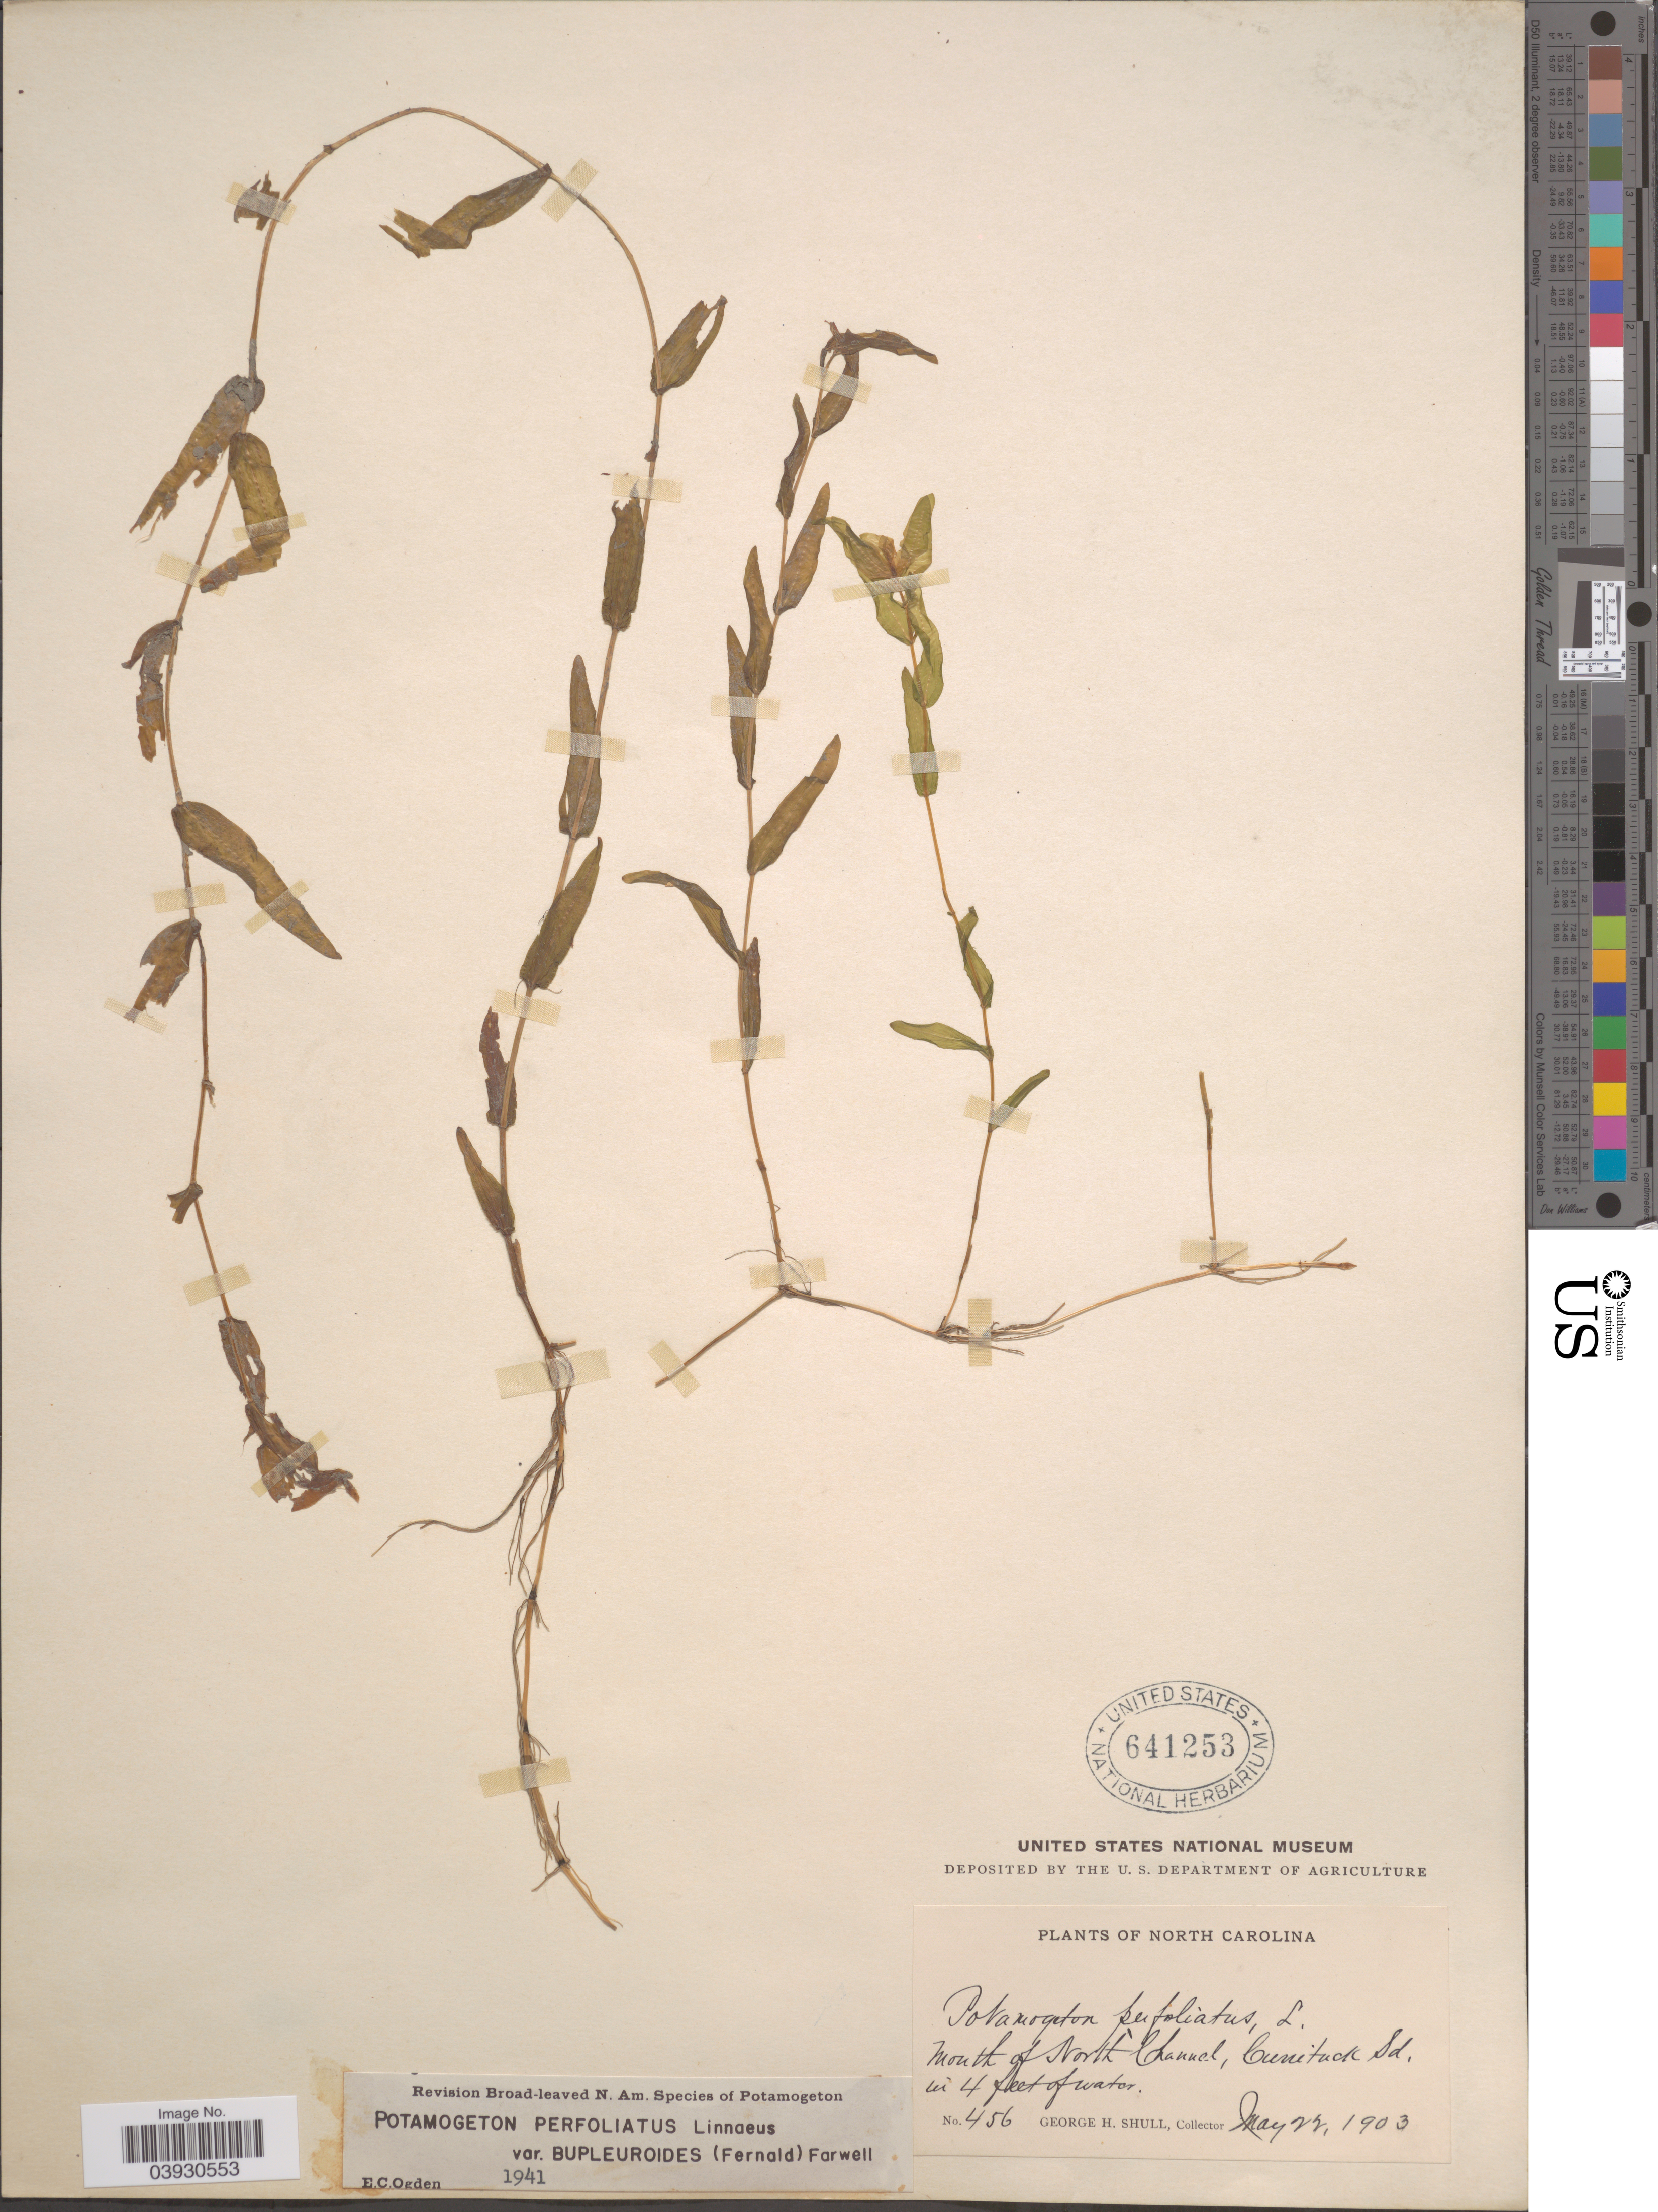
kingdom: Plantae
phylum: Tracheophyta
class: Liliopsida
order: Alismatales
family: Potamogetonaceae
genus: Potamogeton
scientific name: Potamogeton perfoliatus var. bupleuroides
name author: (Fernald) Farw.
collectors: G. H. Shull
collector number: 456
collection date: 1903-05-22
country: United States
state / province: North Carolina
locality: Mouth of North Channel, Currituck Id.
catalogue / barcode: US 641253